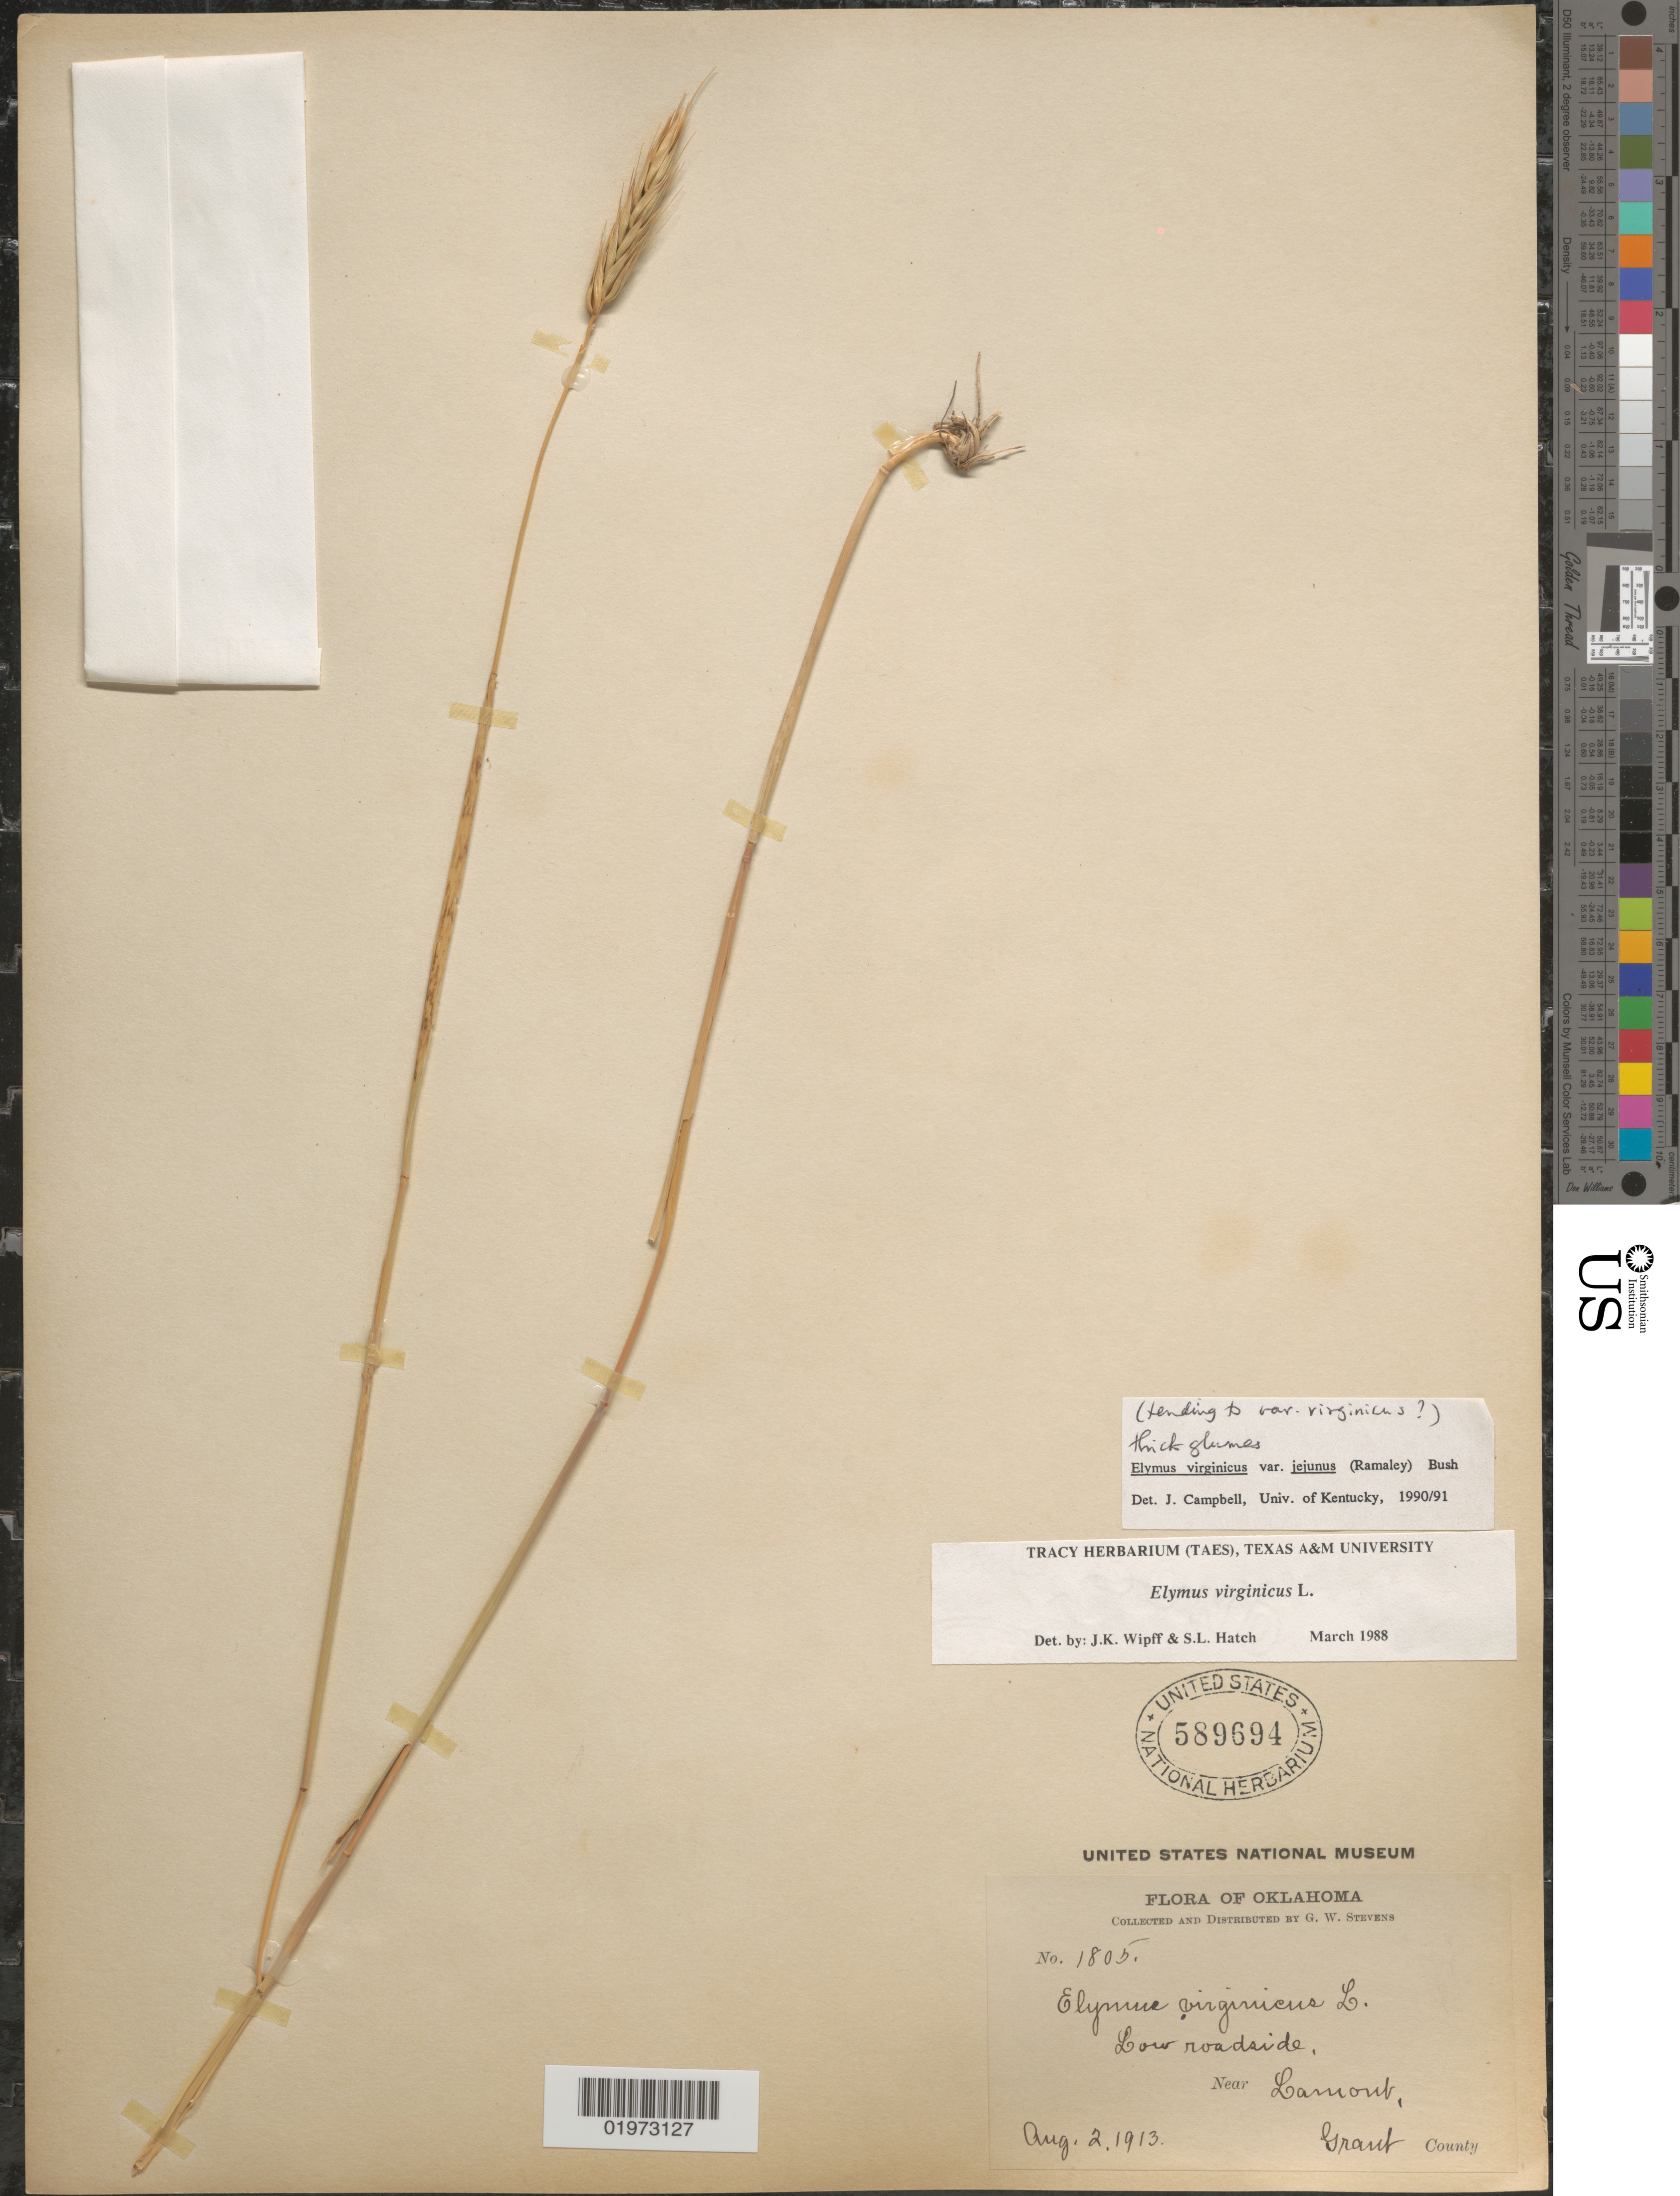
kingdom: Plantae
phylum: Tracheophyta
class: Liliopsida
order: Poales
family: Poaceae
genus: Elymus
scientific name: Elymus virginicus var. virginicus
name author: L.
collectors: G. W. Stevens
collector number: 1805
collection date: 1913-08-02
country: United States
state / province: Oklahoma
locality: Low roadside. Near Lamont, Grant County.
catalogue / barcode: US 589694